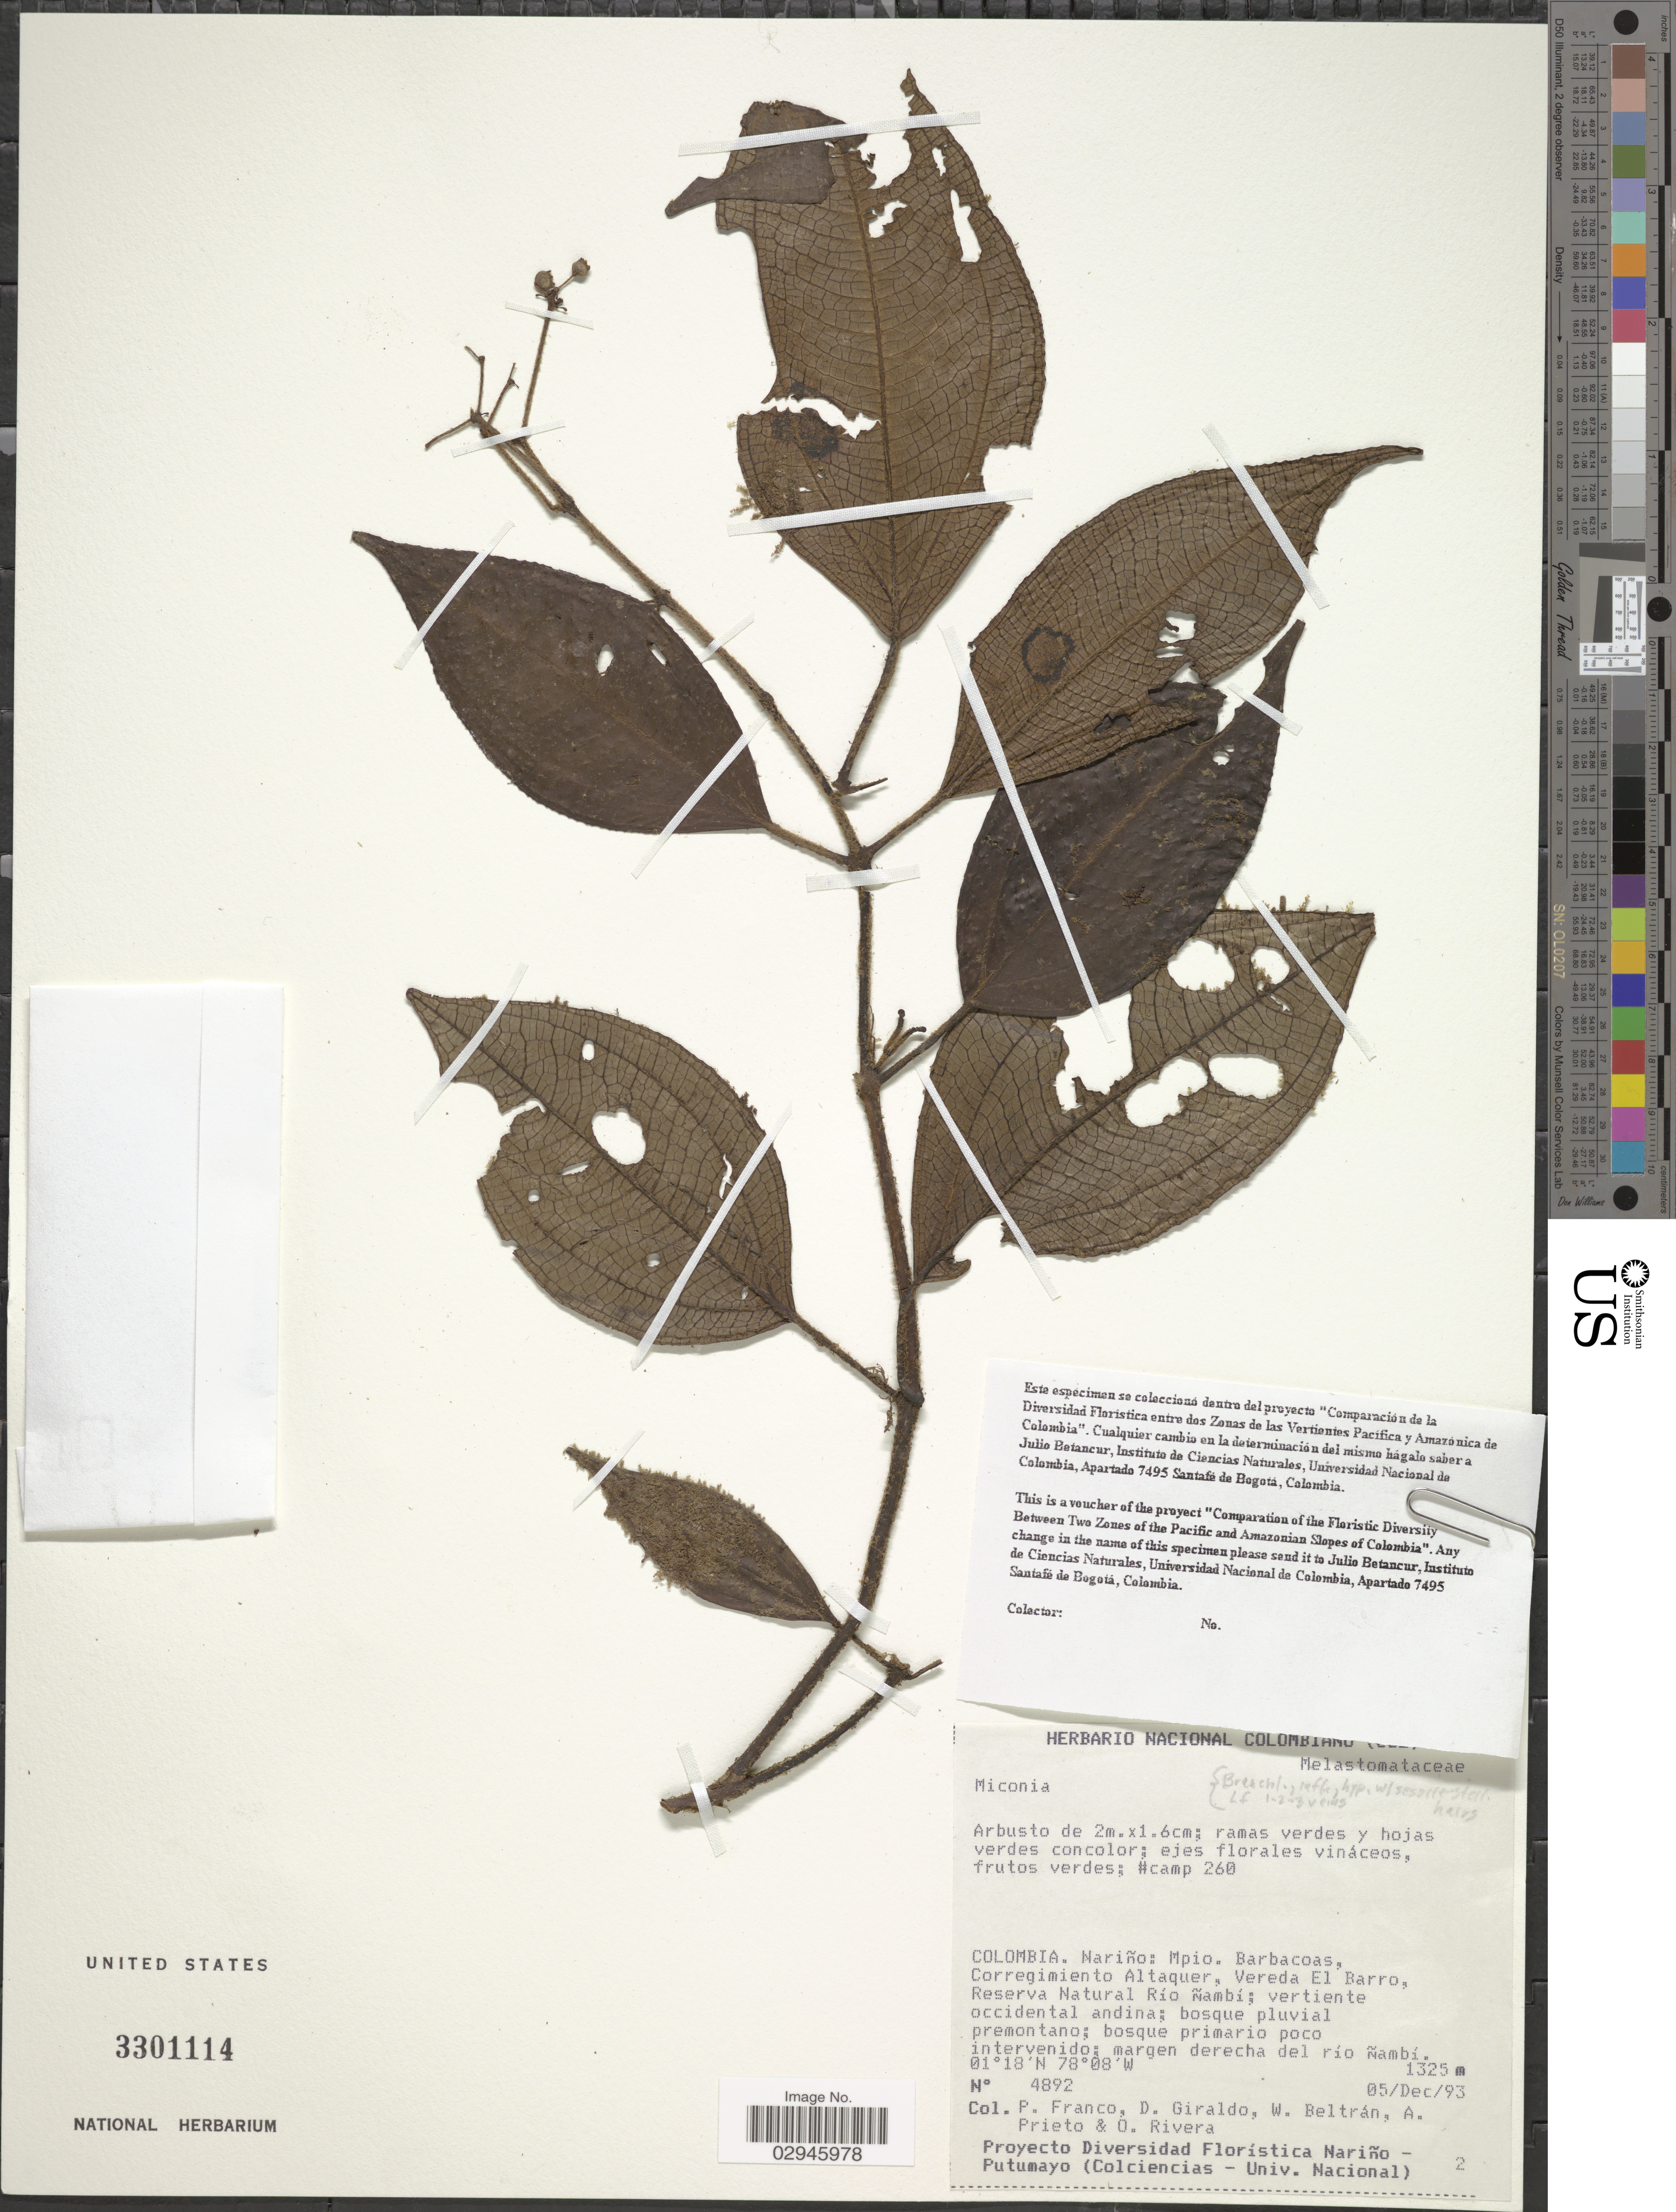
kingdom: Plantae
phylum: Tracheophyta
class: Magnoliopsida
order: Myrtales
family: Melastomataceae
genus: Miconia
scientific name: Miconia sp.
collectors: P. Franco, D. Giraldo, W. Beltran, A. Prieto & O. Rivera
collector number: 4892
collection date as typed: Transcribed d/m/y: 5/12/93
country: Colombia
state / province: Nariño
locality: Mpio. Barbacoas, Corregimiento Altaquer, Vereda El Barro, Reserva Natural Río Ñambí; vertiente occidental andina; margen derecha del río Ñambí.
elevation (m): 1325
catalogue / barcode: US 3301114